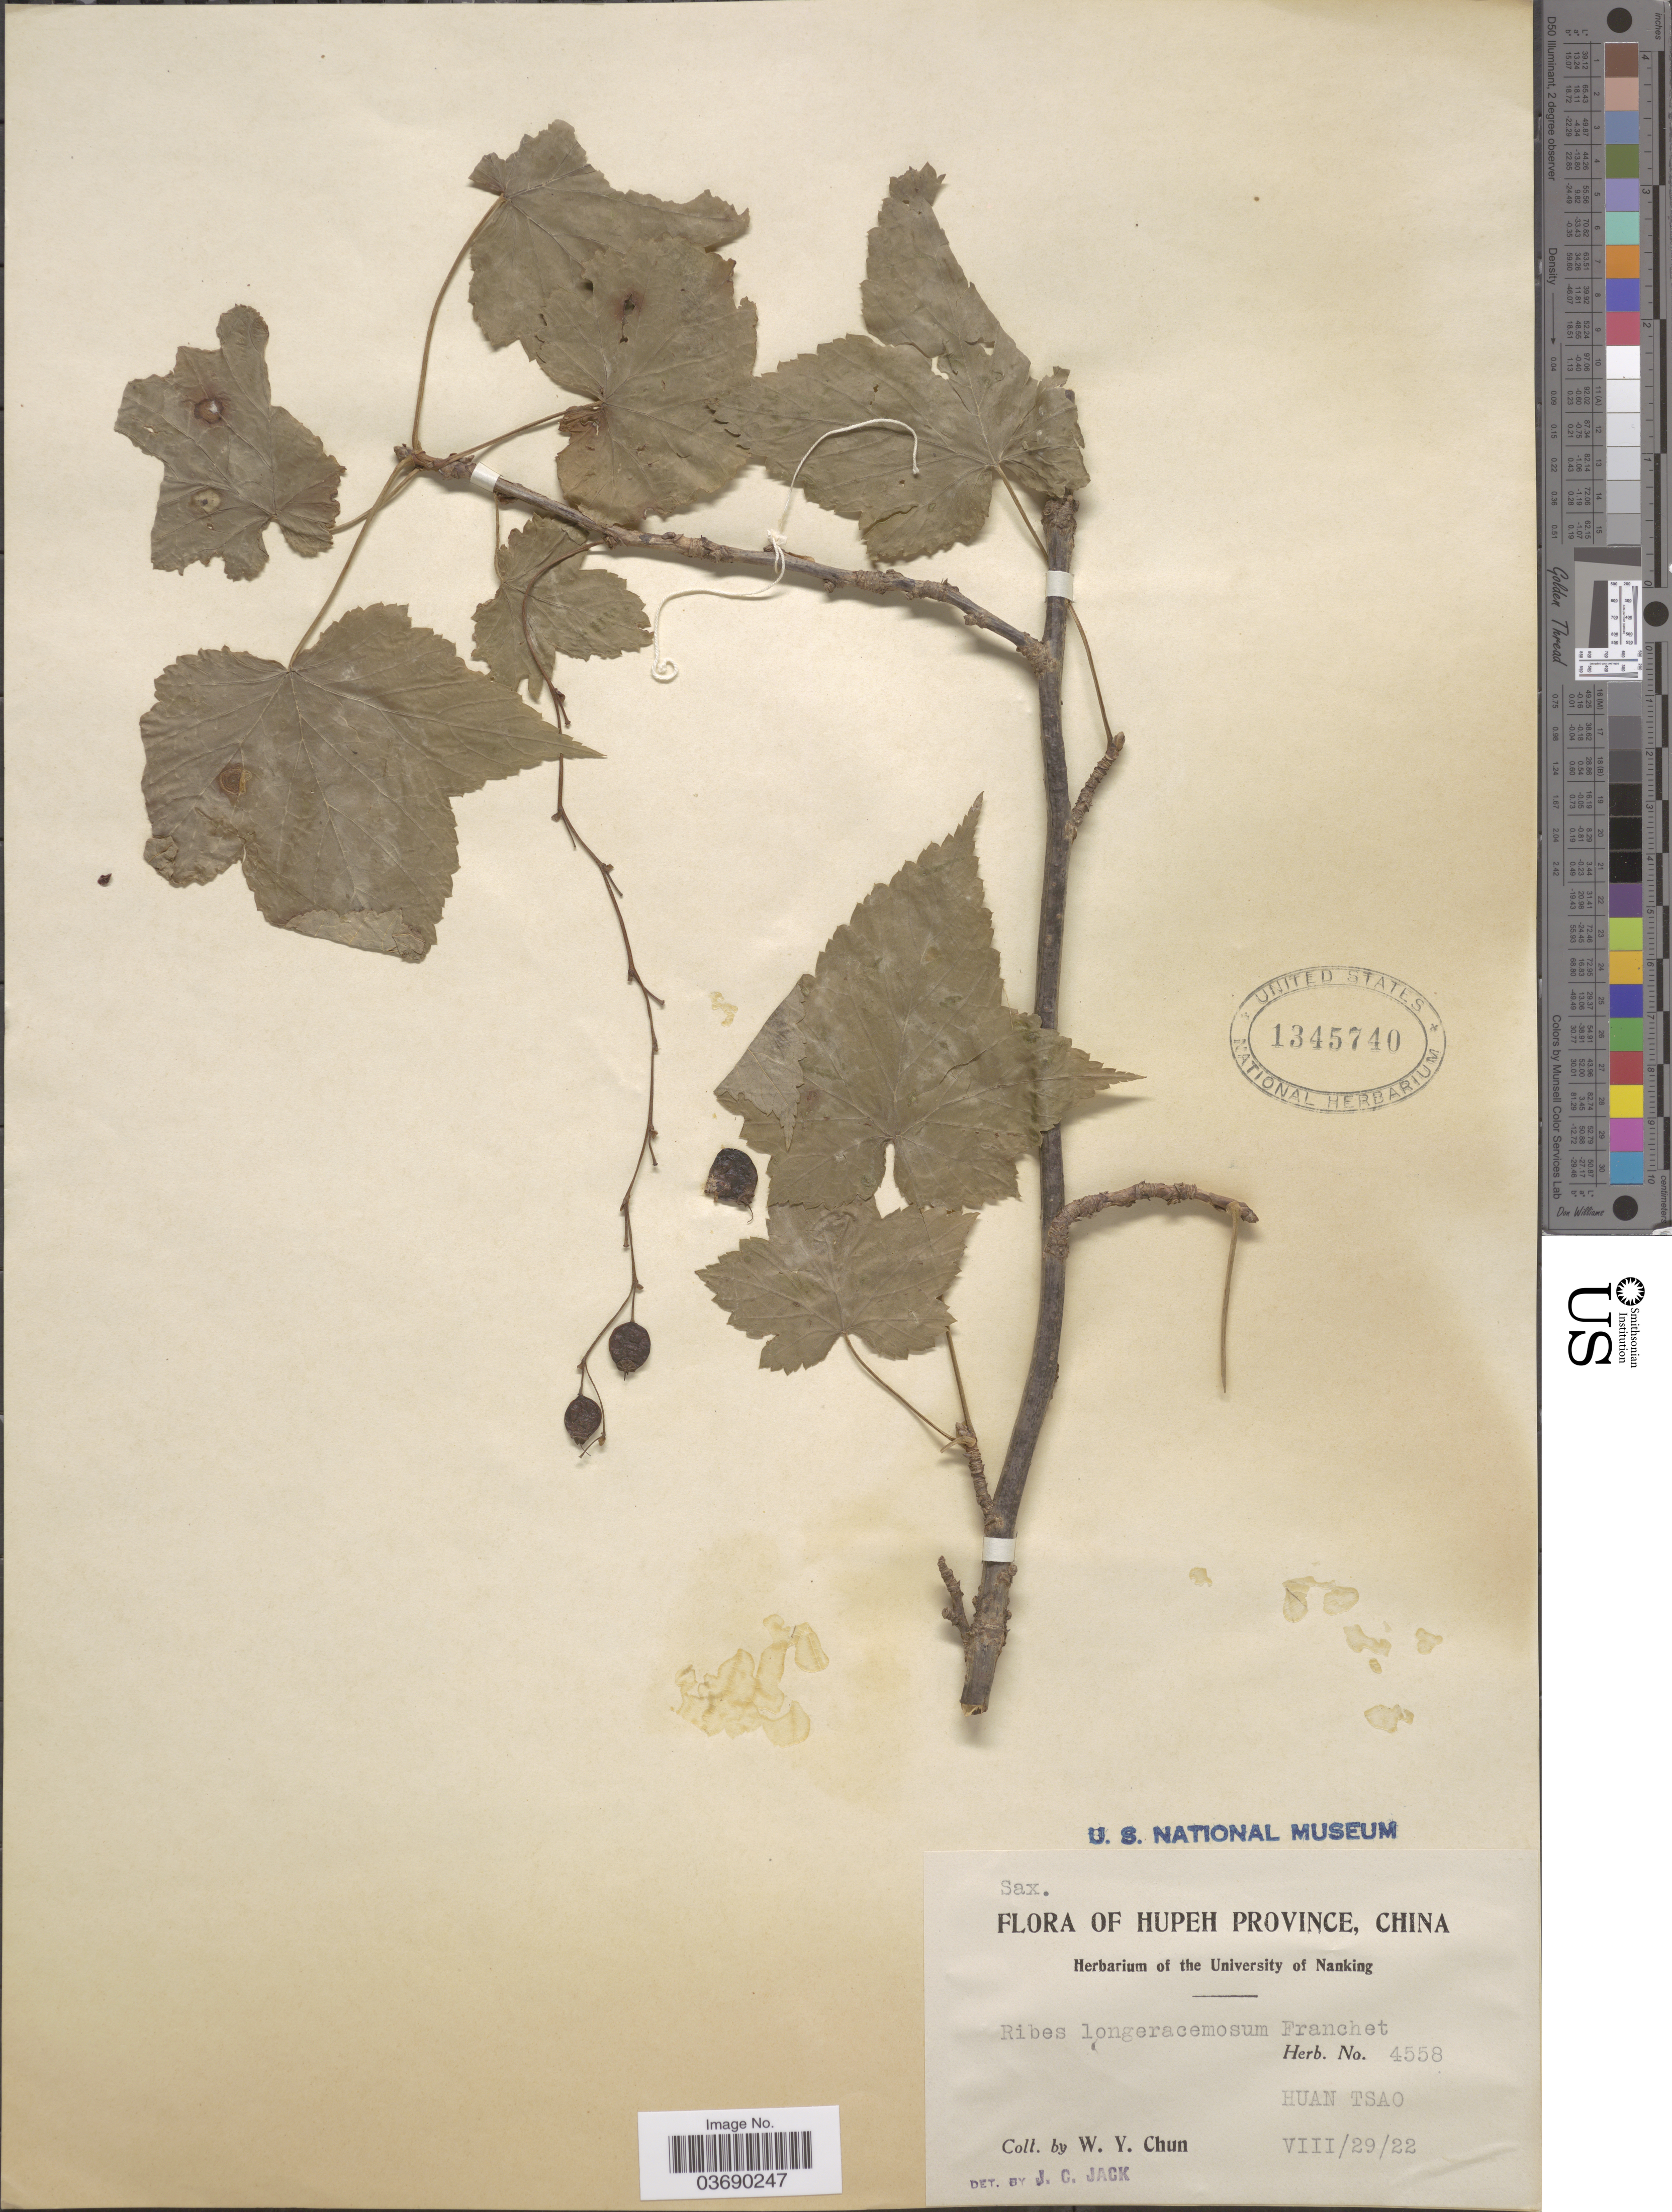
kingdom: Plantae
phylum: Tracheophyta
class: Magnoliopsida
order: Saxifragales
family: Grossulariaceae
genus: Ribes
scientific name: Ribes longeracemosum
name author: Franch.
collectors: W. Y. Chun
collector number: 4558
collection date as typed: Transcribed d/m/y: 29/8/22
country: China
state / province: Hubei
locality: Hupeh Province. Huan Tsao.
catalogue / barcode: US 1345740